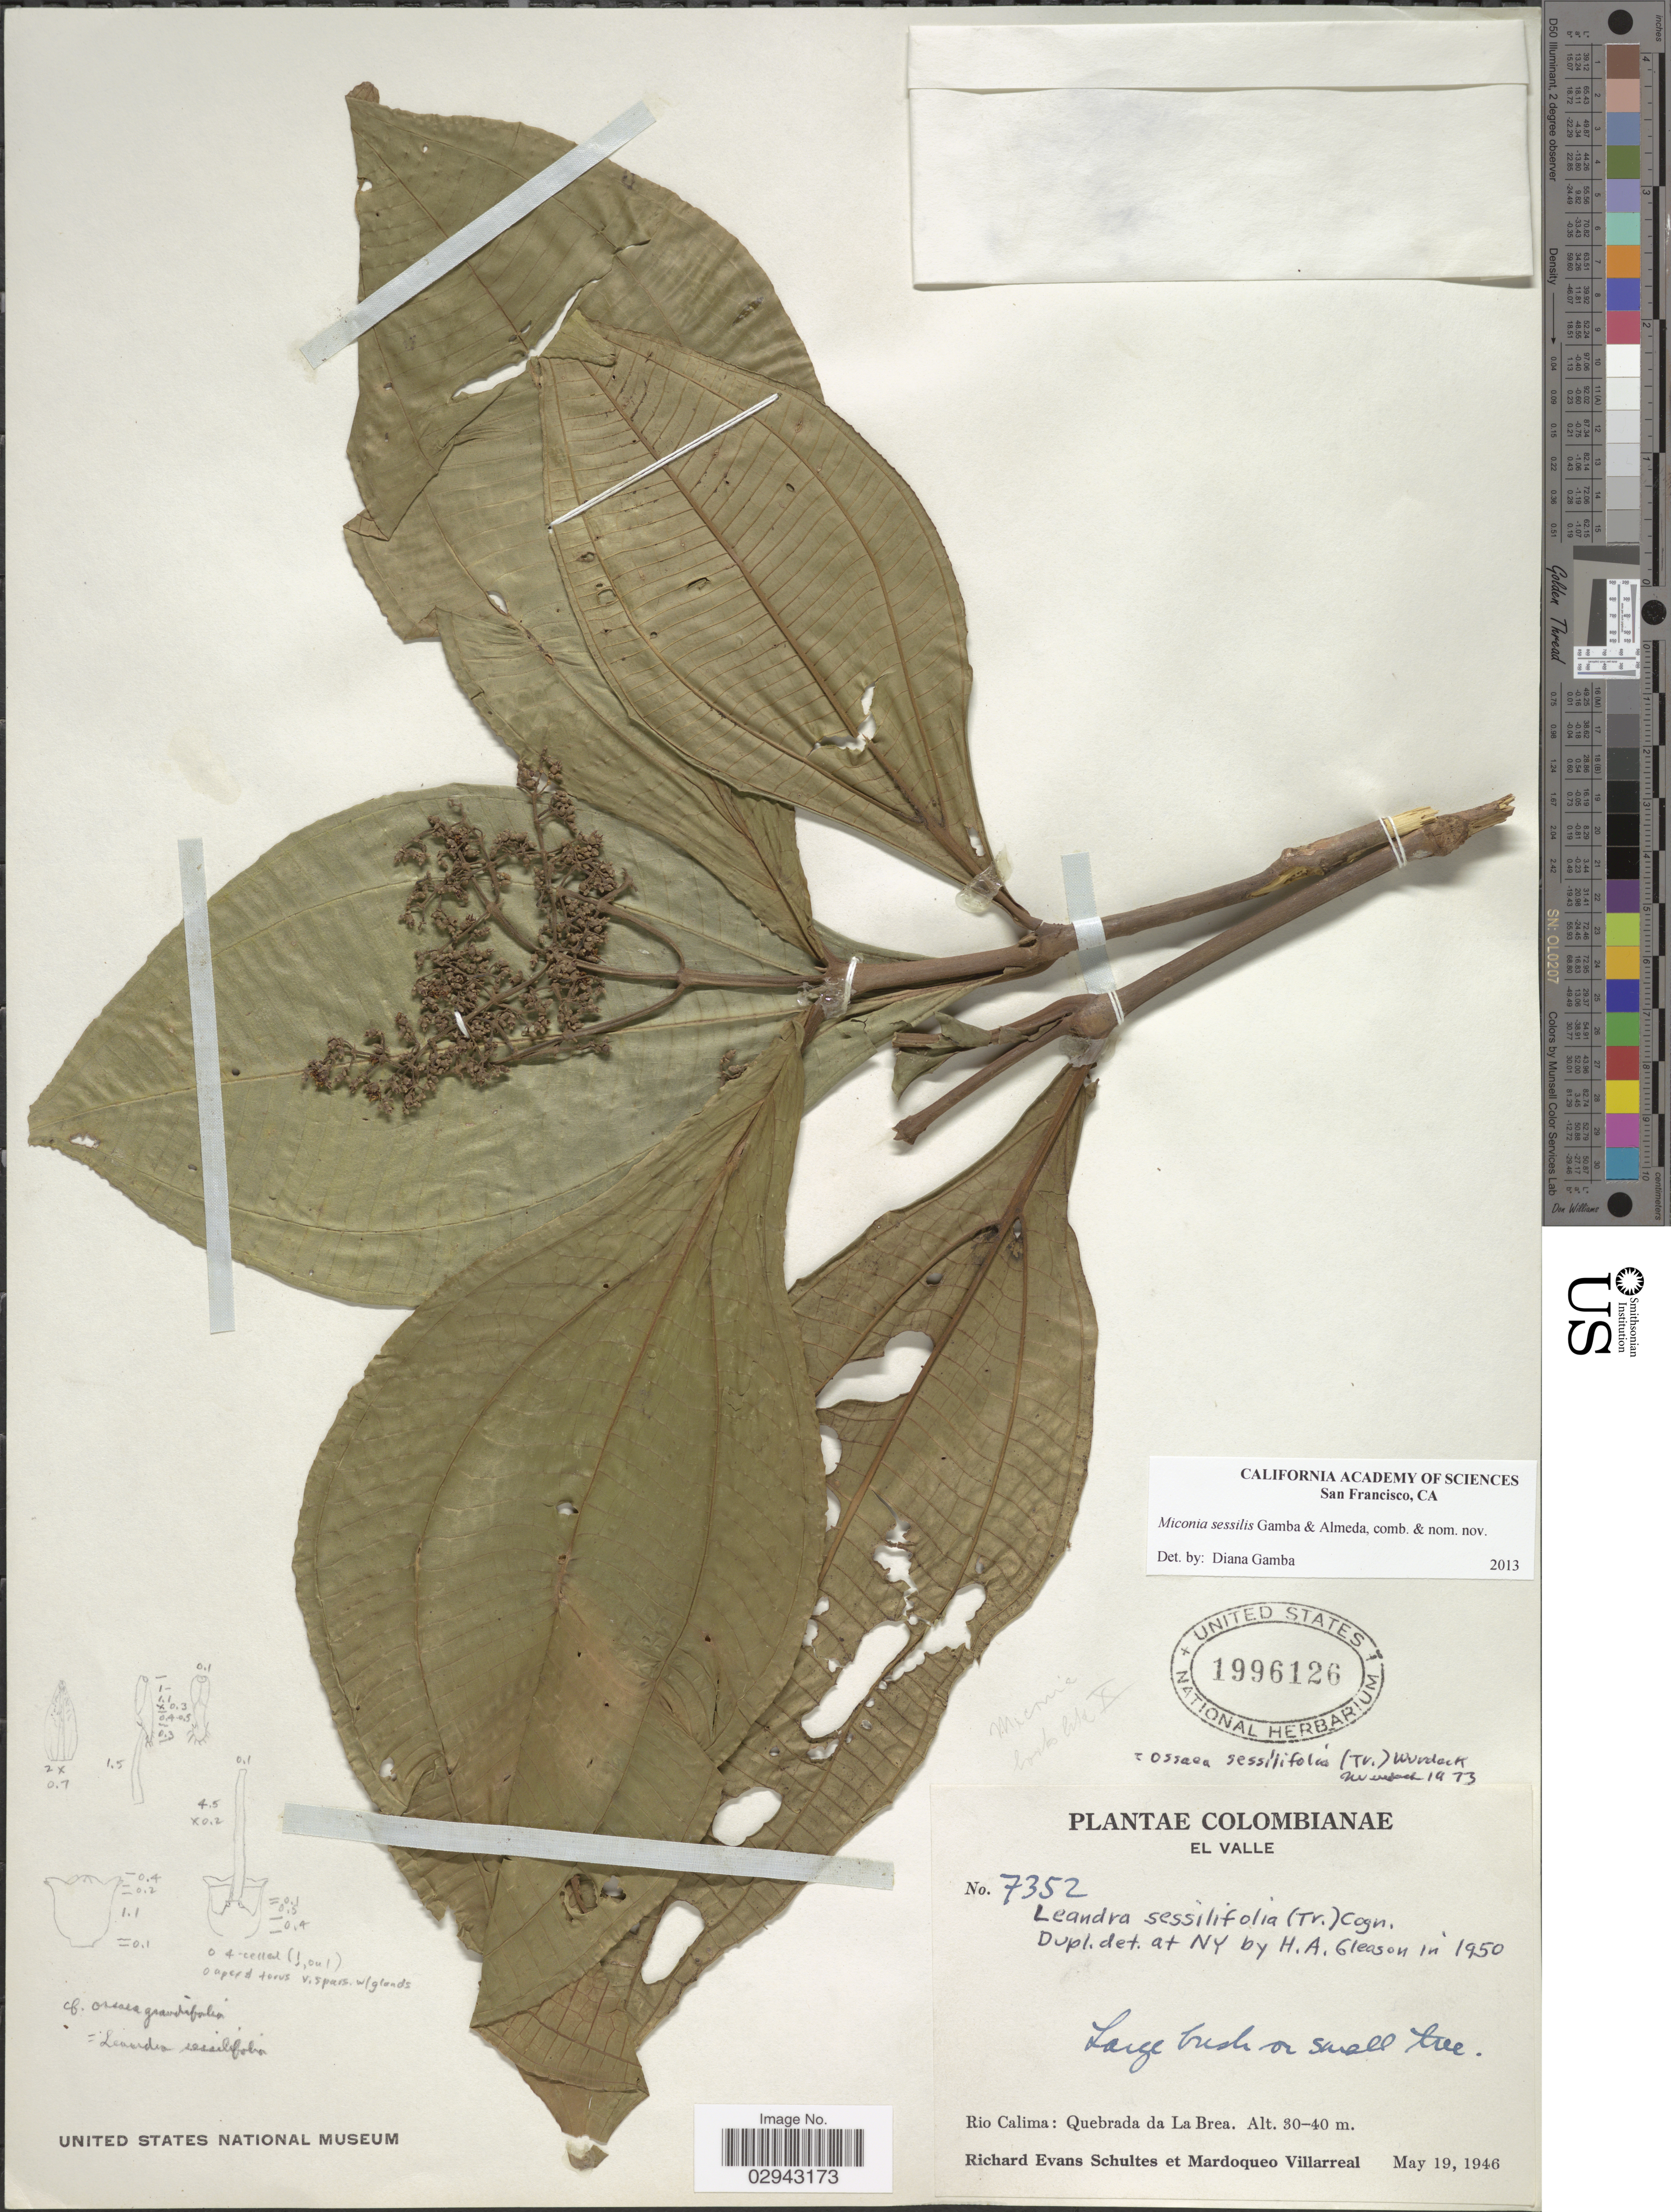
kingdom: Plantae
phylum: Tracheophyta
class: Magnoliopsida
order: Myrtales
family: Melastomataceae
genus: Miconia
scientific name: Miconia sessilis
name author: Gamba & Almeda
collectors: R. E. Schultes & M. Villarreal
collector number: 7352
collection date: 1946-05-19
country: Colombia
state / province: Valle del Cauca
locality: El Valle. Rio Calima: Quebrada de La Brea.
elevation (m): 30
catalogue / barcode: US 1996126